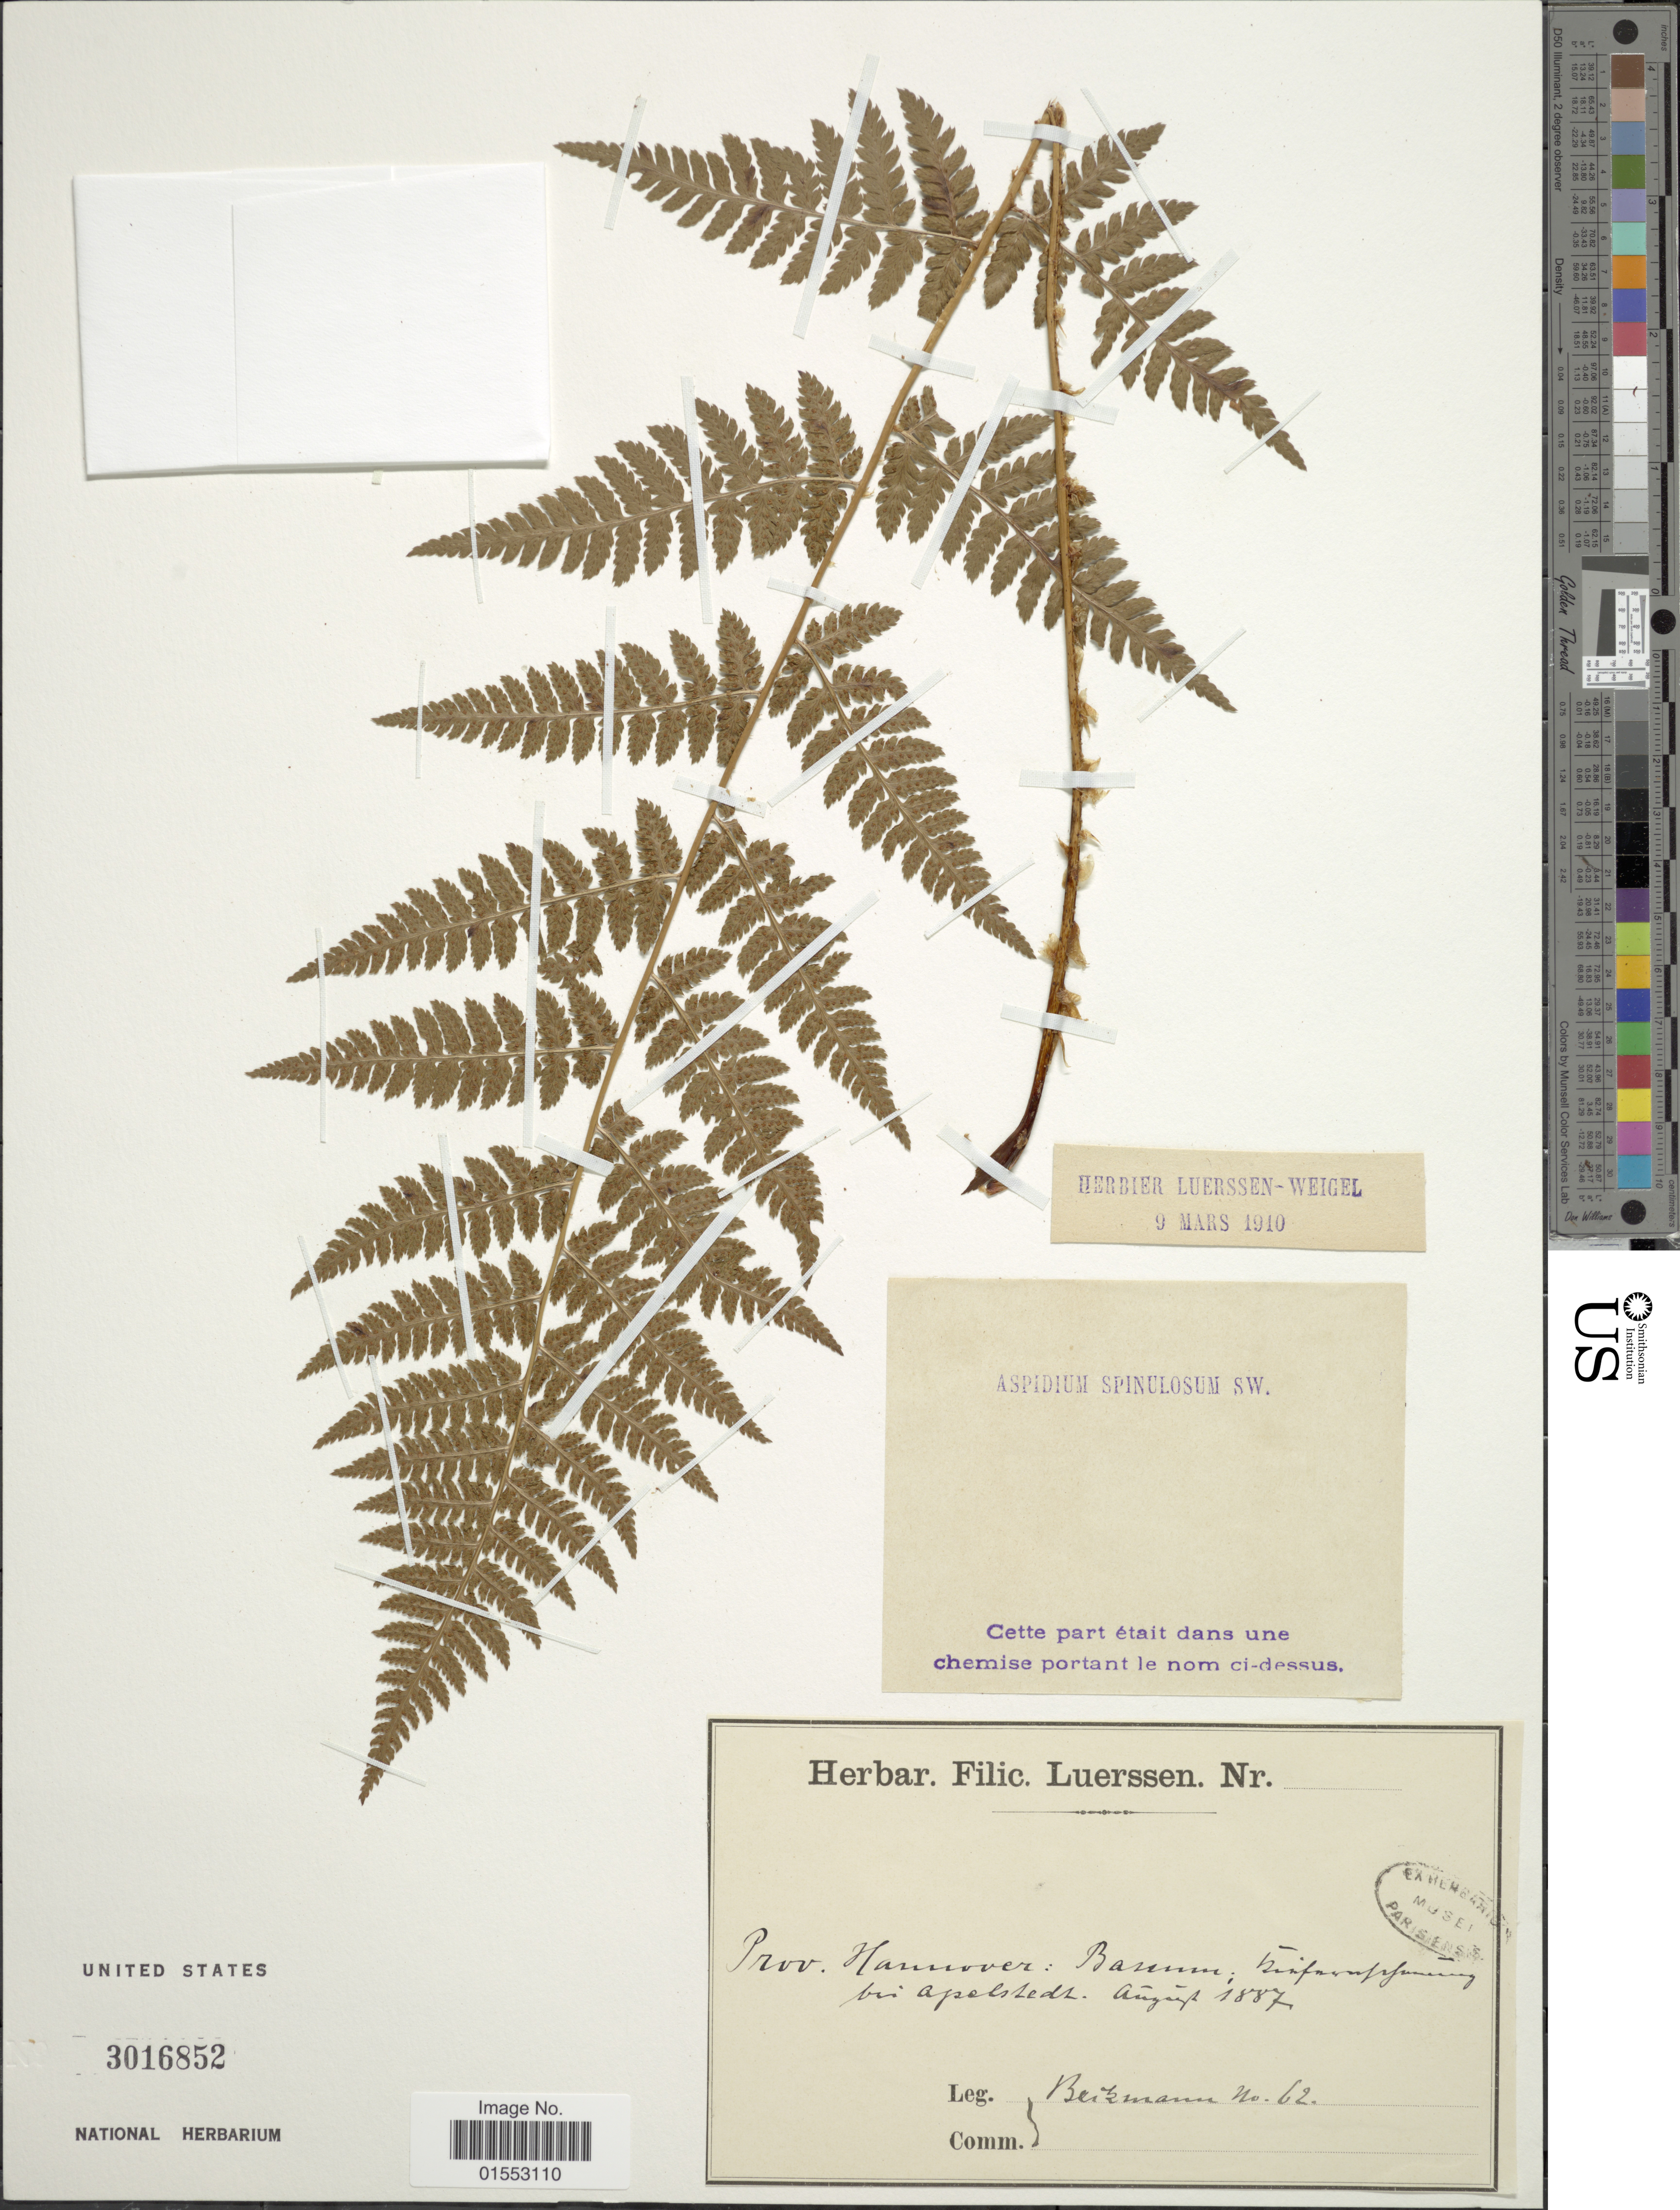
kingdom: Plantae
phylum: Tracheophyta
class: Polypodiopsida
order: Polypodiales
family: Dryopteridaceae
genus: Dryopteris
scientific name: Dryopteris carthusiana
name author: (Villars) H.P. Fuchs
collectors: Beckmann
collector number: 62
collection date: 1887-08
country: Germany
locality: Prov. Hannover: Banum Heifersumfumig bei Apelstedt [interpreted]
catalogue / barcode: US 3016852